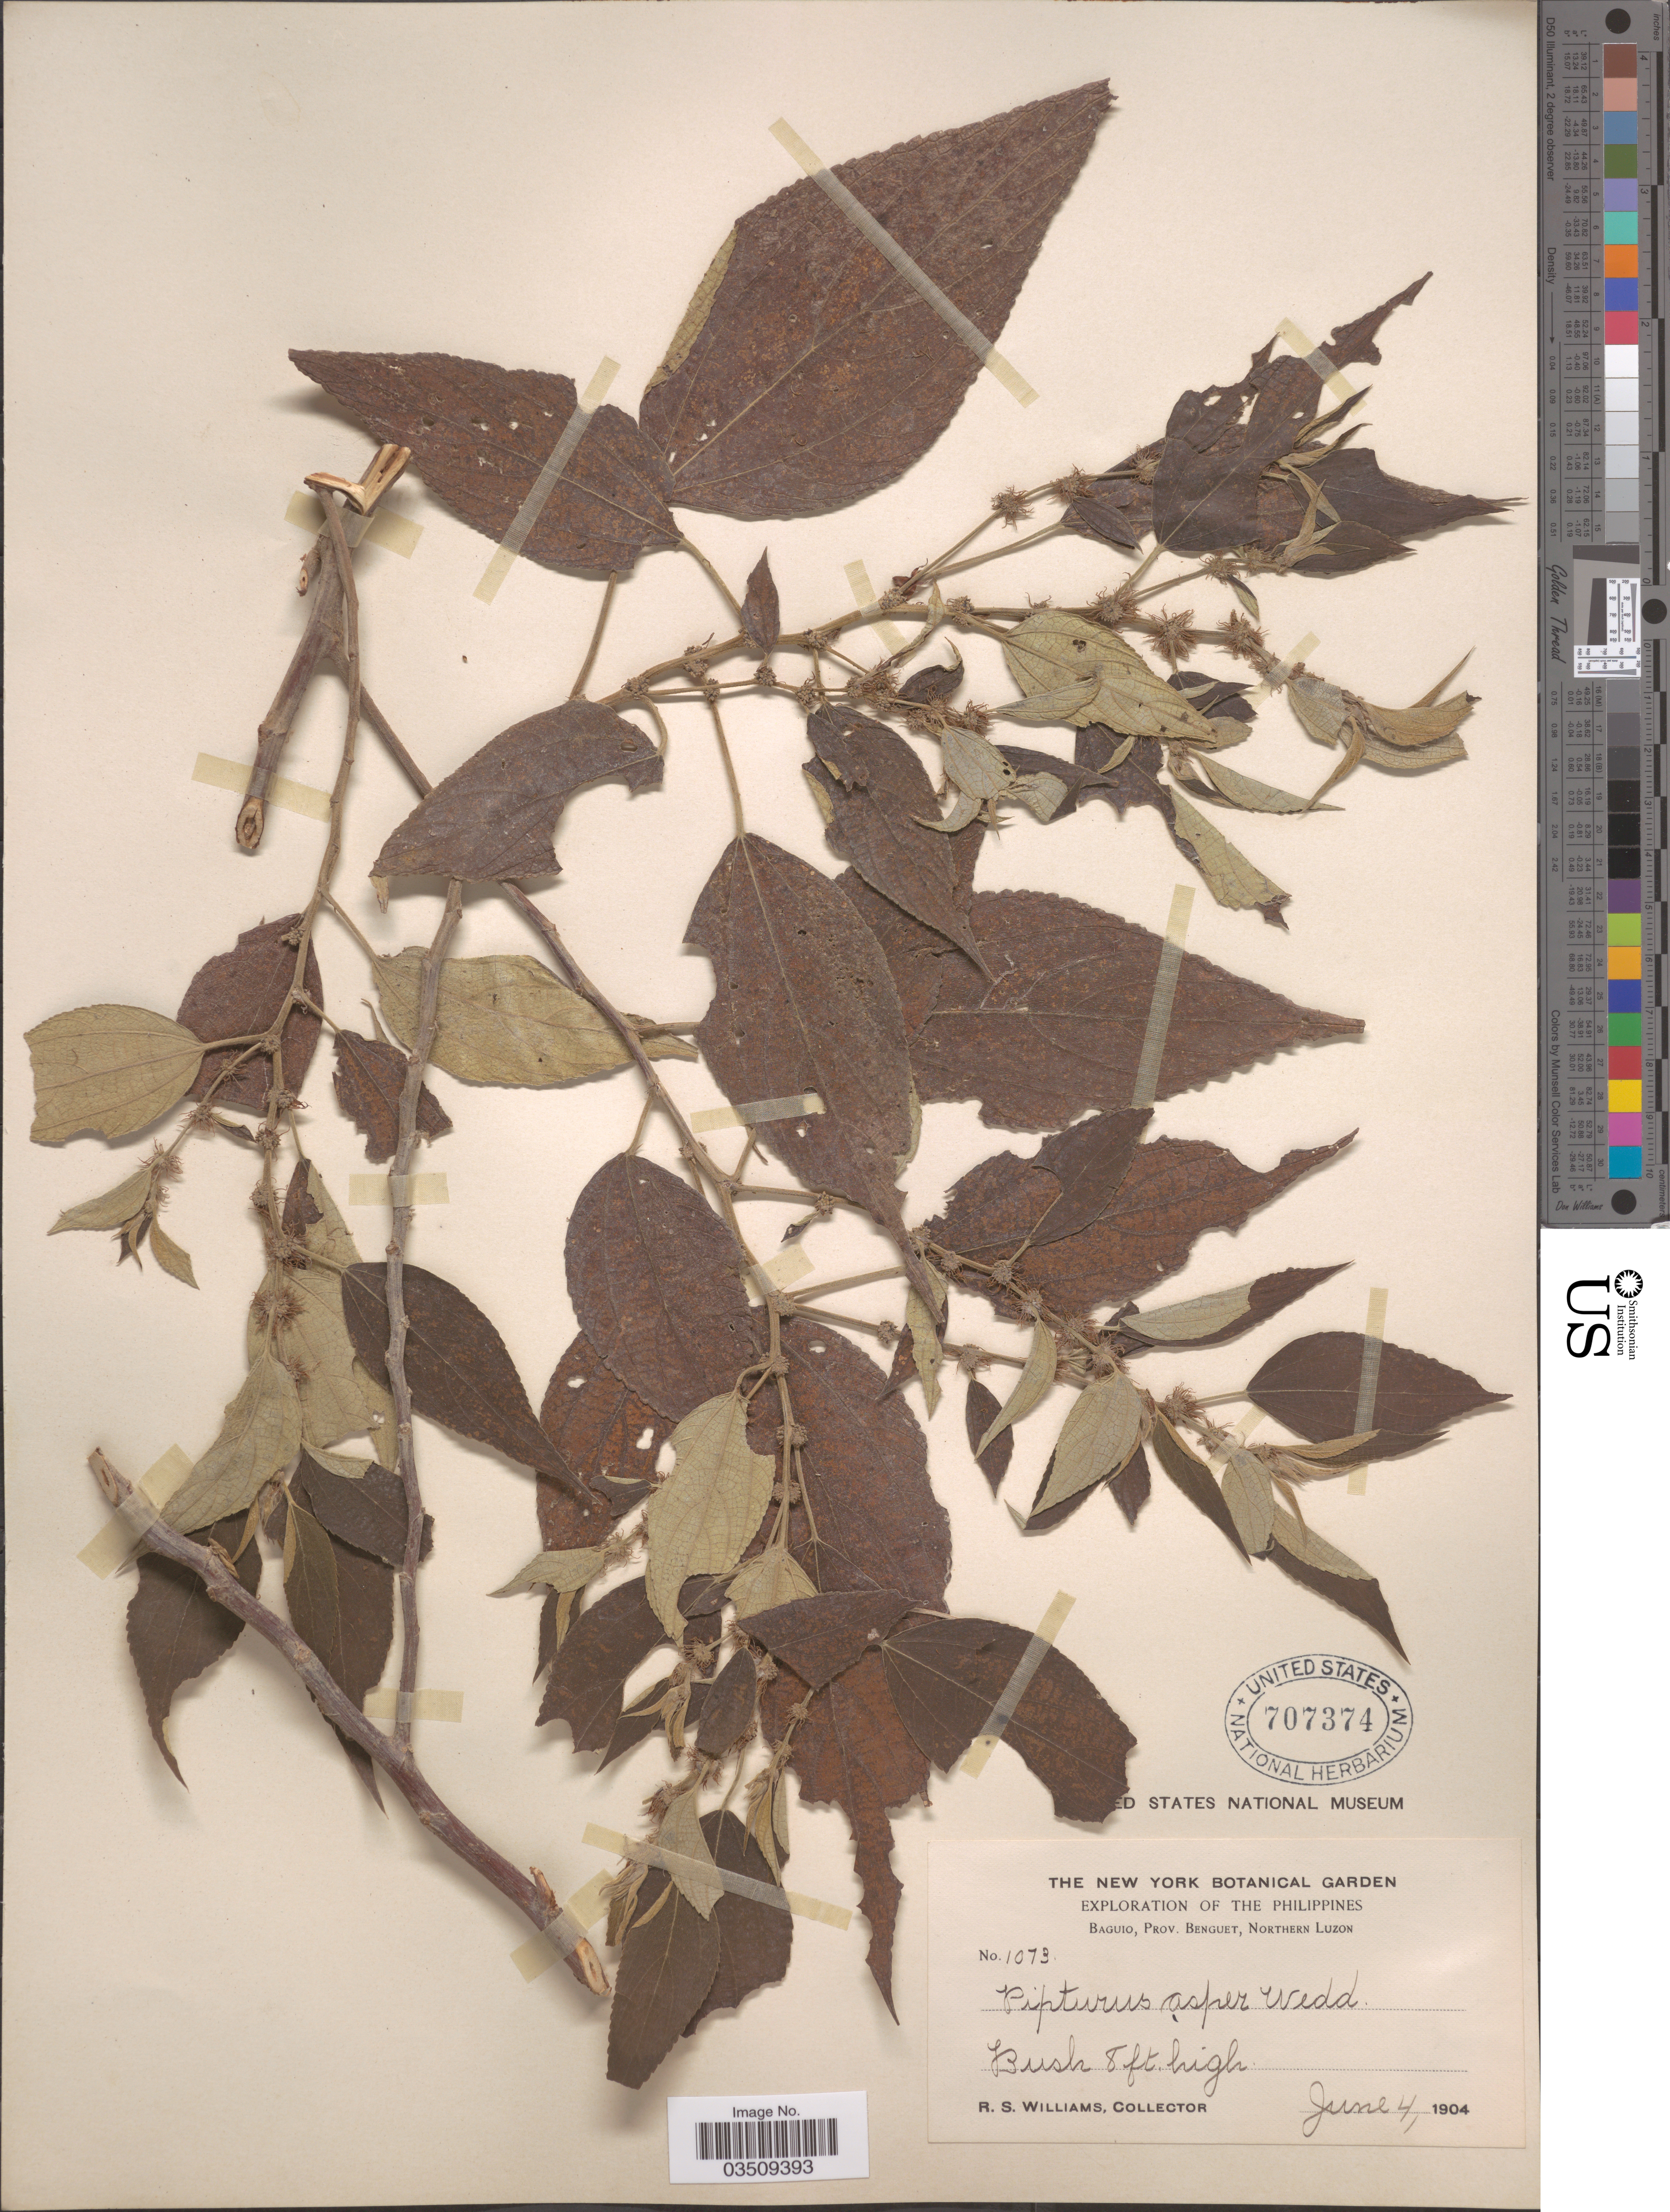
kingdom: Plantae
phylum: Tracheophyta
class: Magnoliopsida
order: Rosales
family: Urticaceae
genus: Pipturus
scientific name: Pipturus arborescens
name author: (Link) C.B. Rob.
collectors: R. S. Williams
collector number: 1073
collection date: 1904-06-04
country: Philippines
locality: Baguio, Prov. Benguet, Northern Luzon.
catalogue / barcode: US 707374